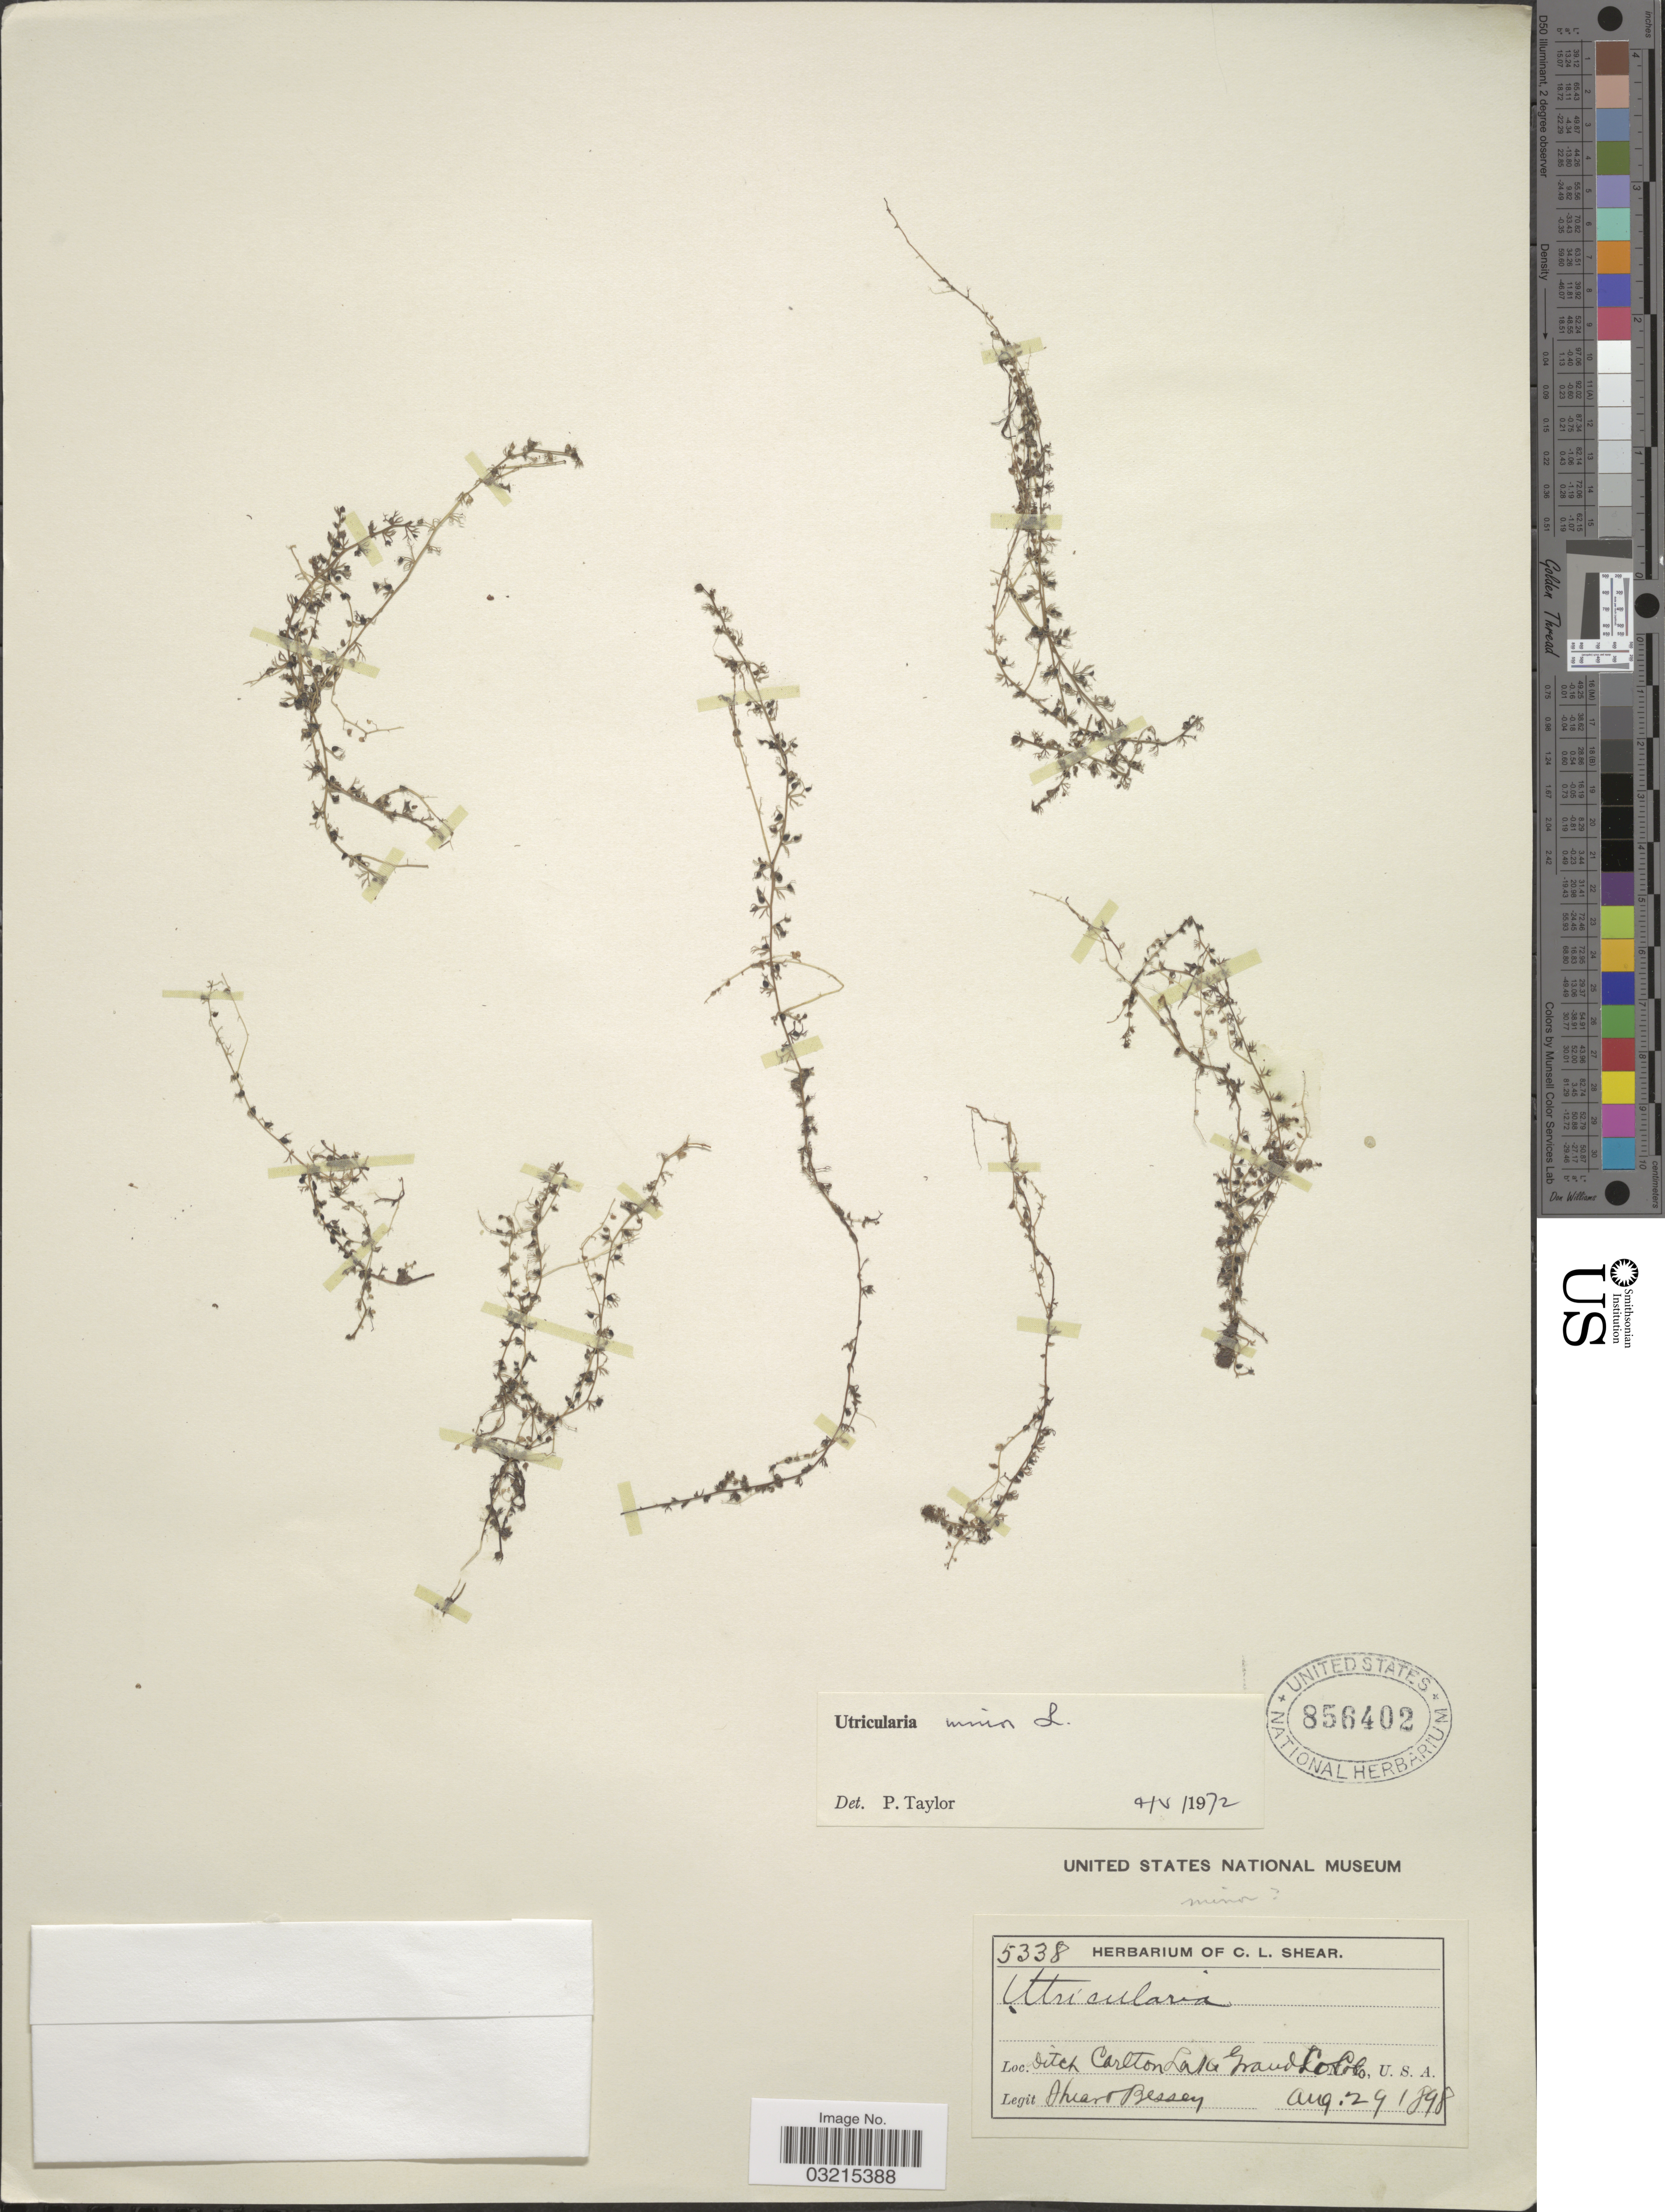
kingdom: Plantae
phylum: Tracheophyta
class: Magnoliopsida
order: Lamiales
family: Lentibulariaceae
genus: Utricularia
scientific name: Utricularia minor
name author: L.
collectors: C. L. Shear & -. Bessey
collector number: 5338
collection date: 1898-08-29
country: United States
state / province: New York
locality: Ditch Carlton Lake Grand Co.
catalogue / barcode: US 856402